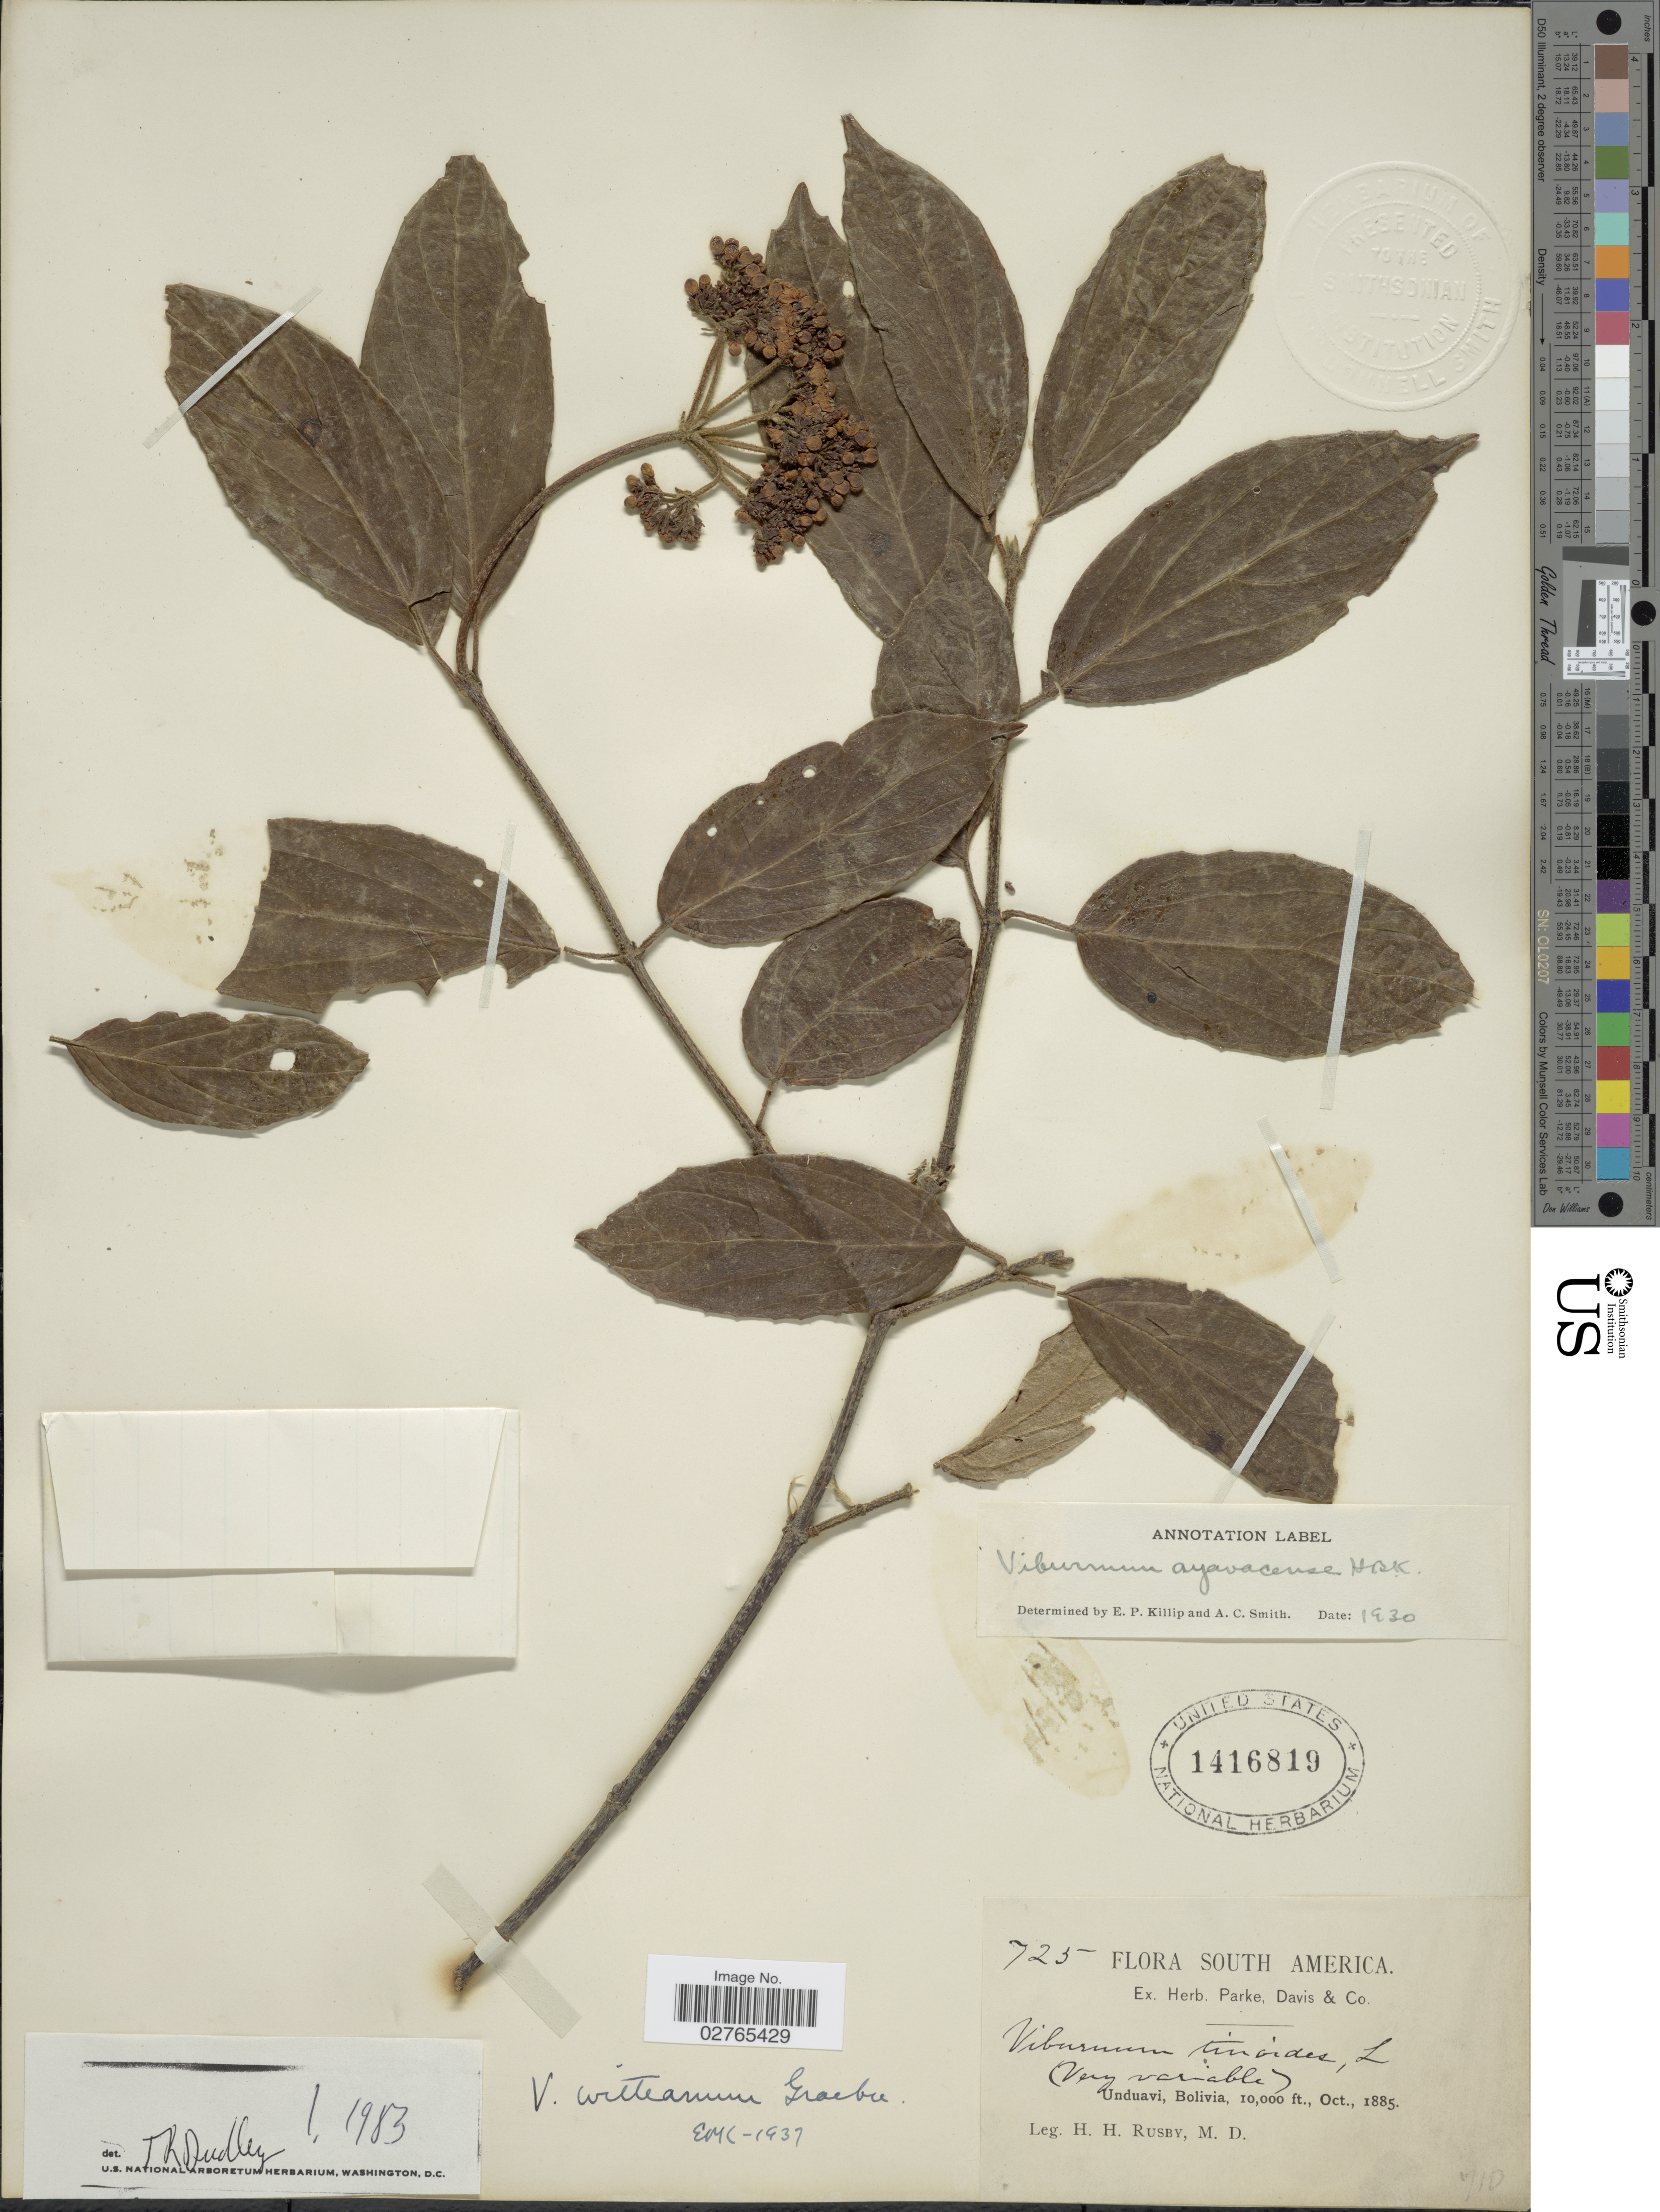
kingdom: Plantae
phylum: Tracheophyta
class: Magnoliopsida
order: Dipsacales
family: Viburnaceae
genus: Viburnum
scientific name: Viburnum witteanum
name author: Graebn.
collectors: H. H. Rusby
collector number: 725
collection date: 1885-10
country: Bolivia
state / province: La Paz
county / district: Nor Yungas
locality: Unduavi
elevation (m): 3048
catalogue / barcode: US 1416819